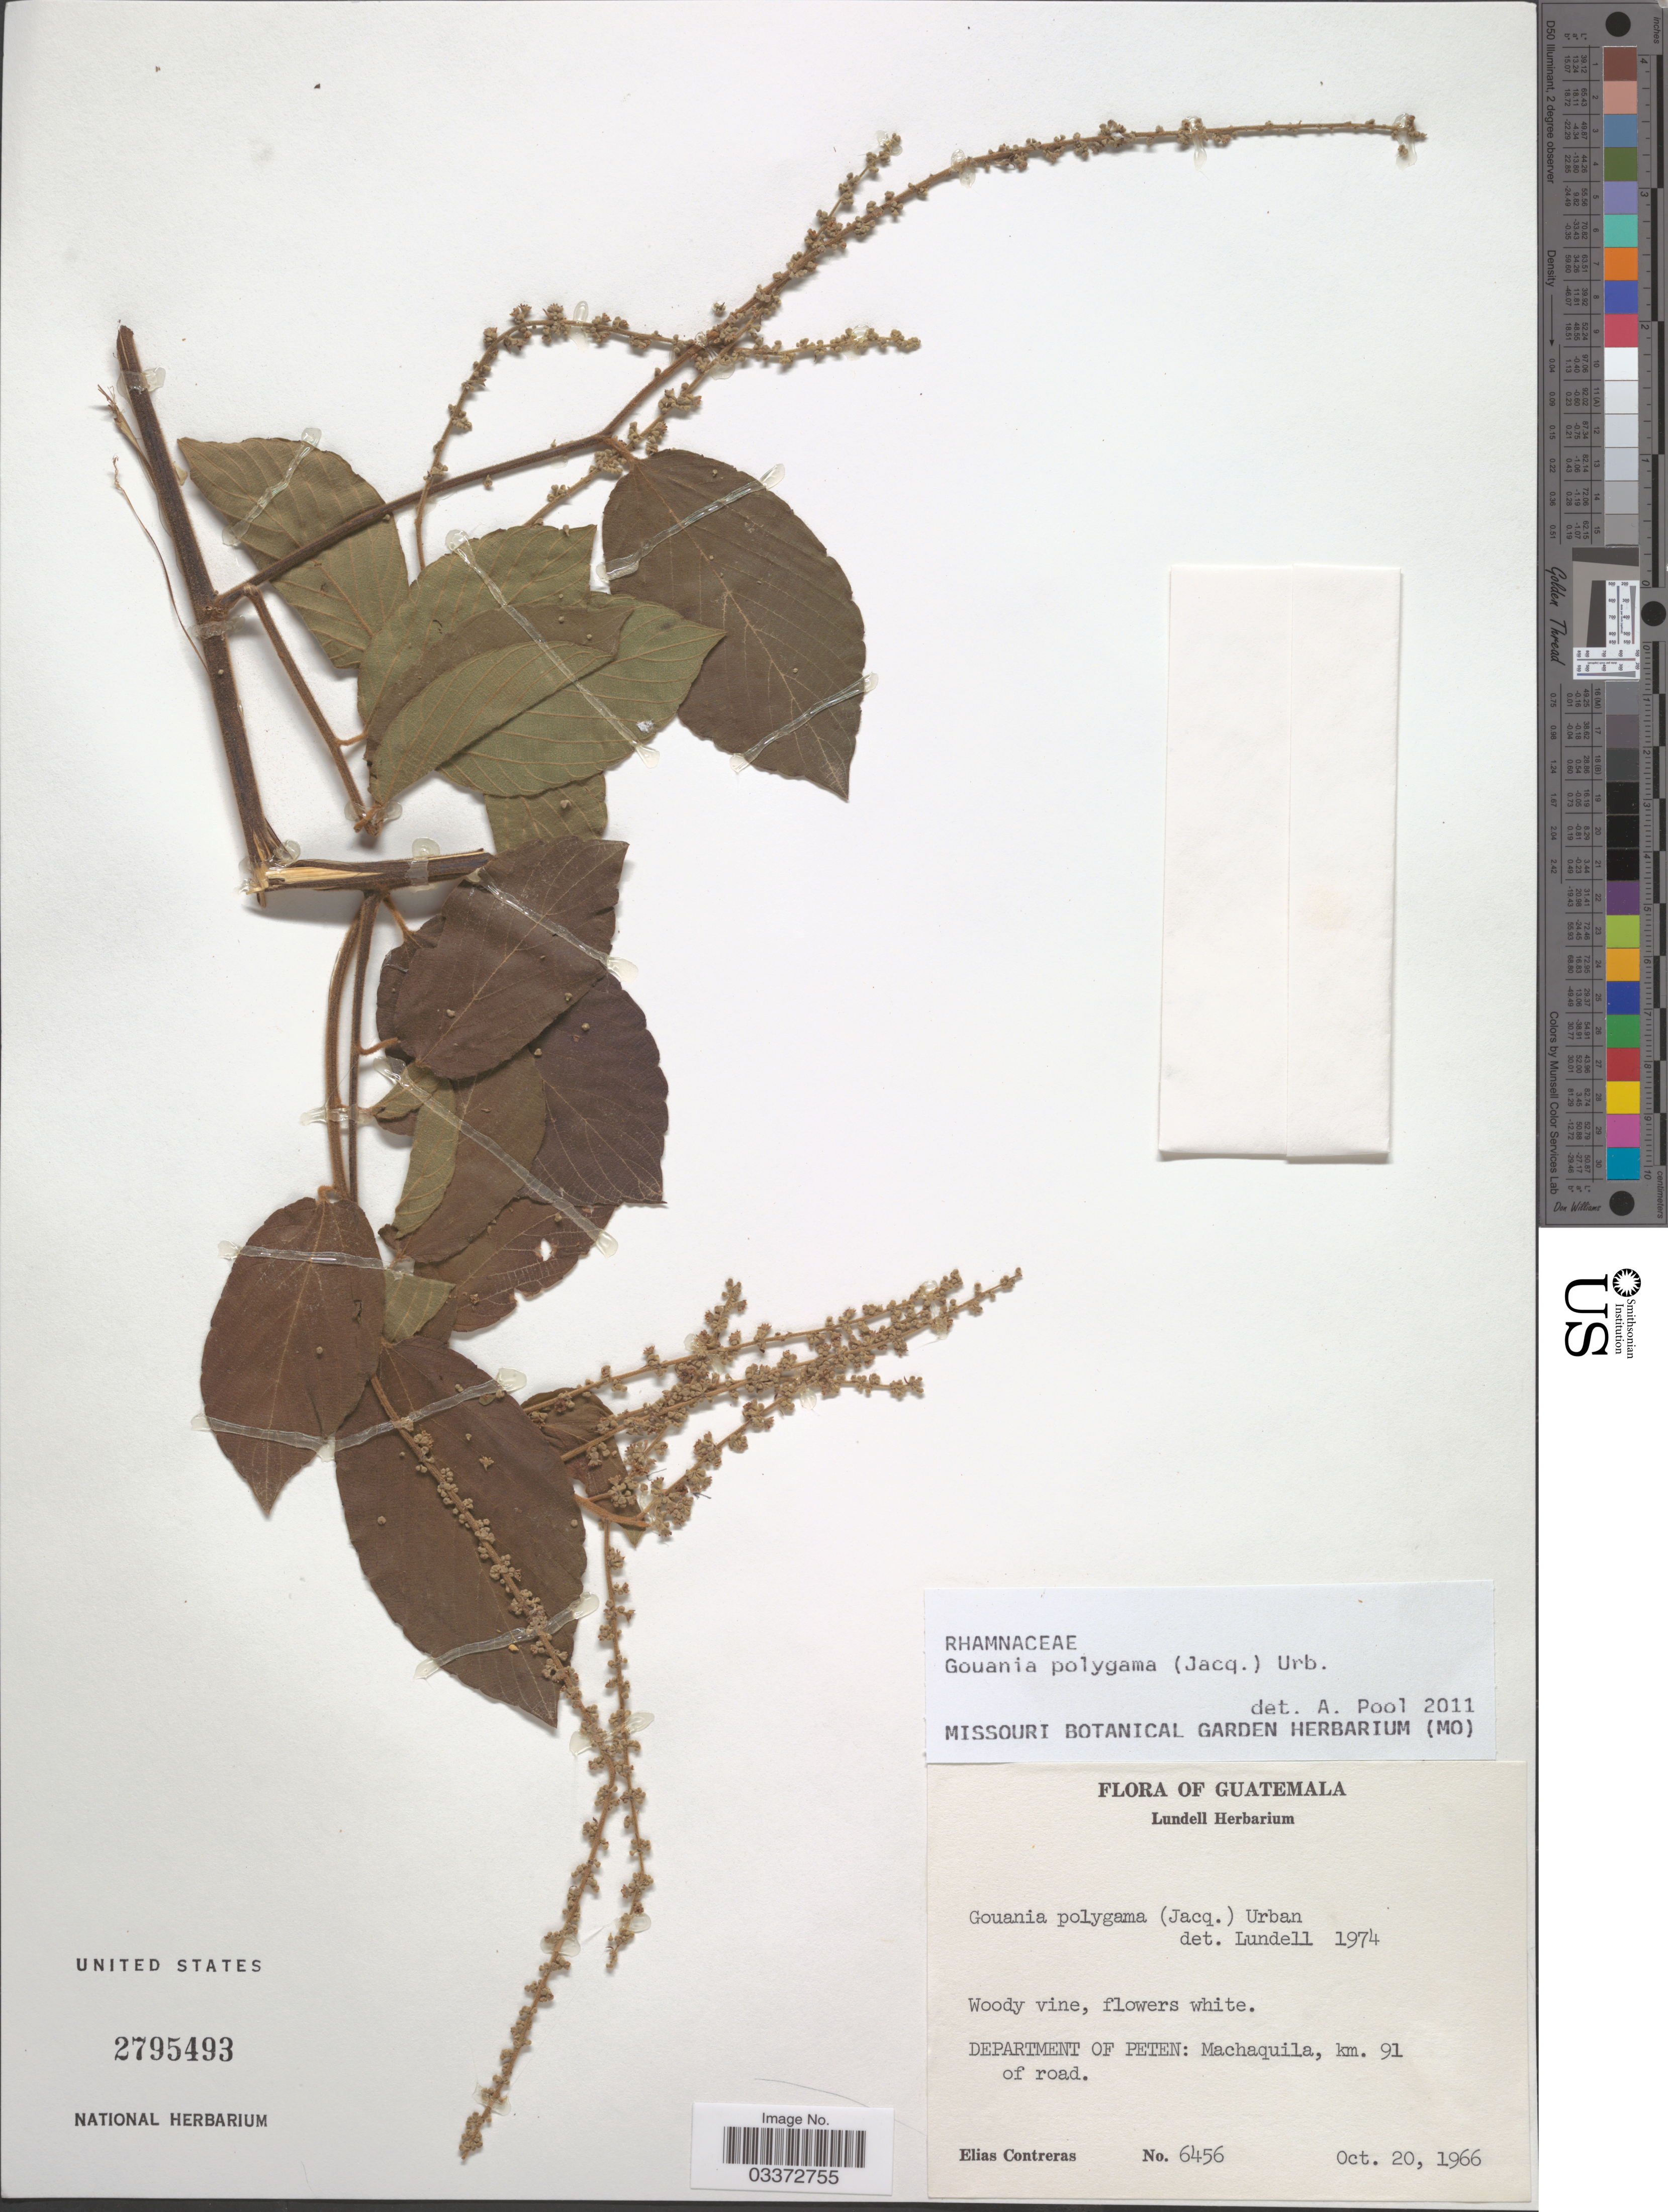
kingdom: Plantae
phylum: Tracheophyta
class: Magnoliopsida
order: Rosales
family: Rhamnaceae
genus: Gouania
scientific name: Gouania polygama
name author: (Jacq.) Urb.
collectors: E. Contreras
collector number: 6456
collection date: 1966-10-20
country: Guatemala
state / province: El Petén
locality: Department of Peten: Machaquila, km. 91 of road.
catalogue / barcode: US 2795493